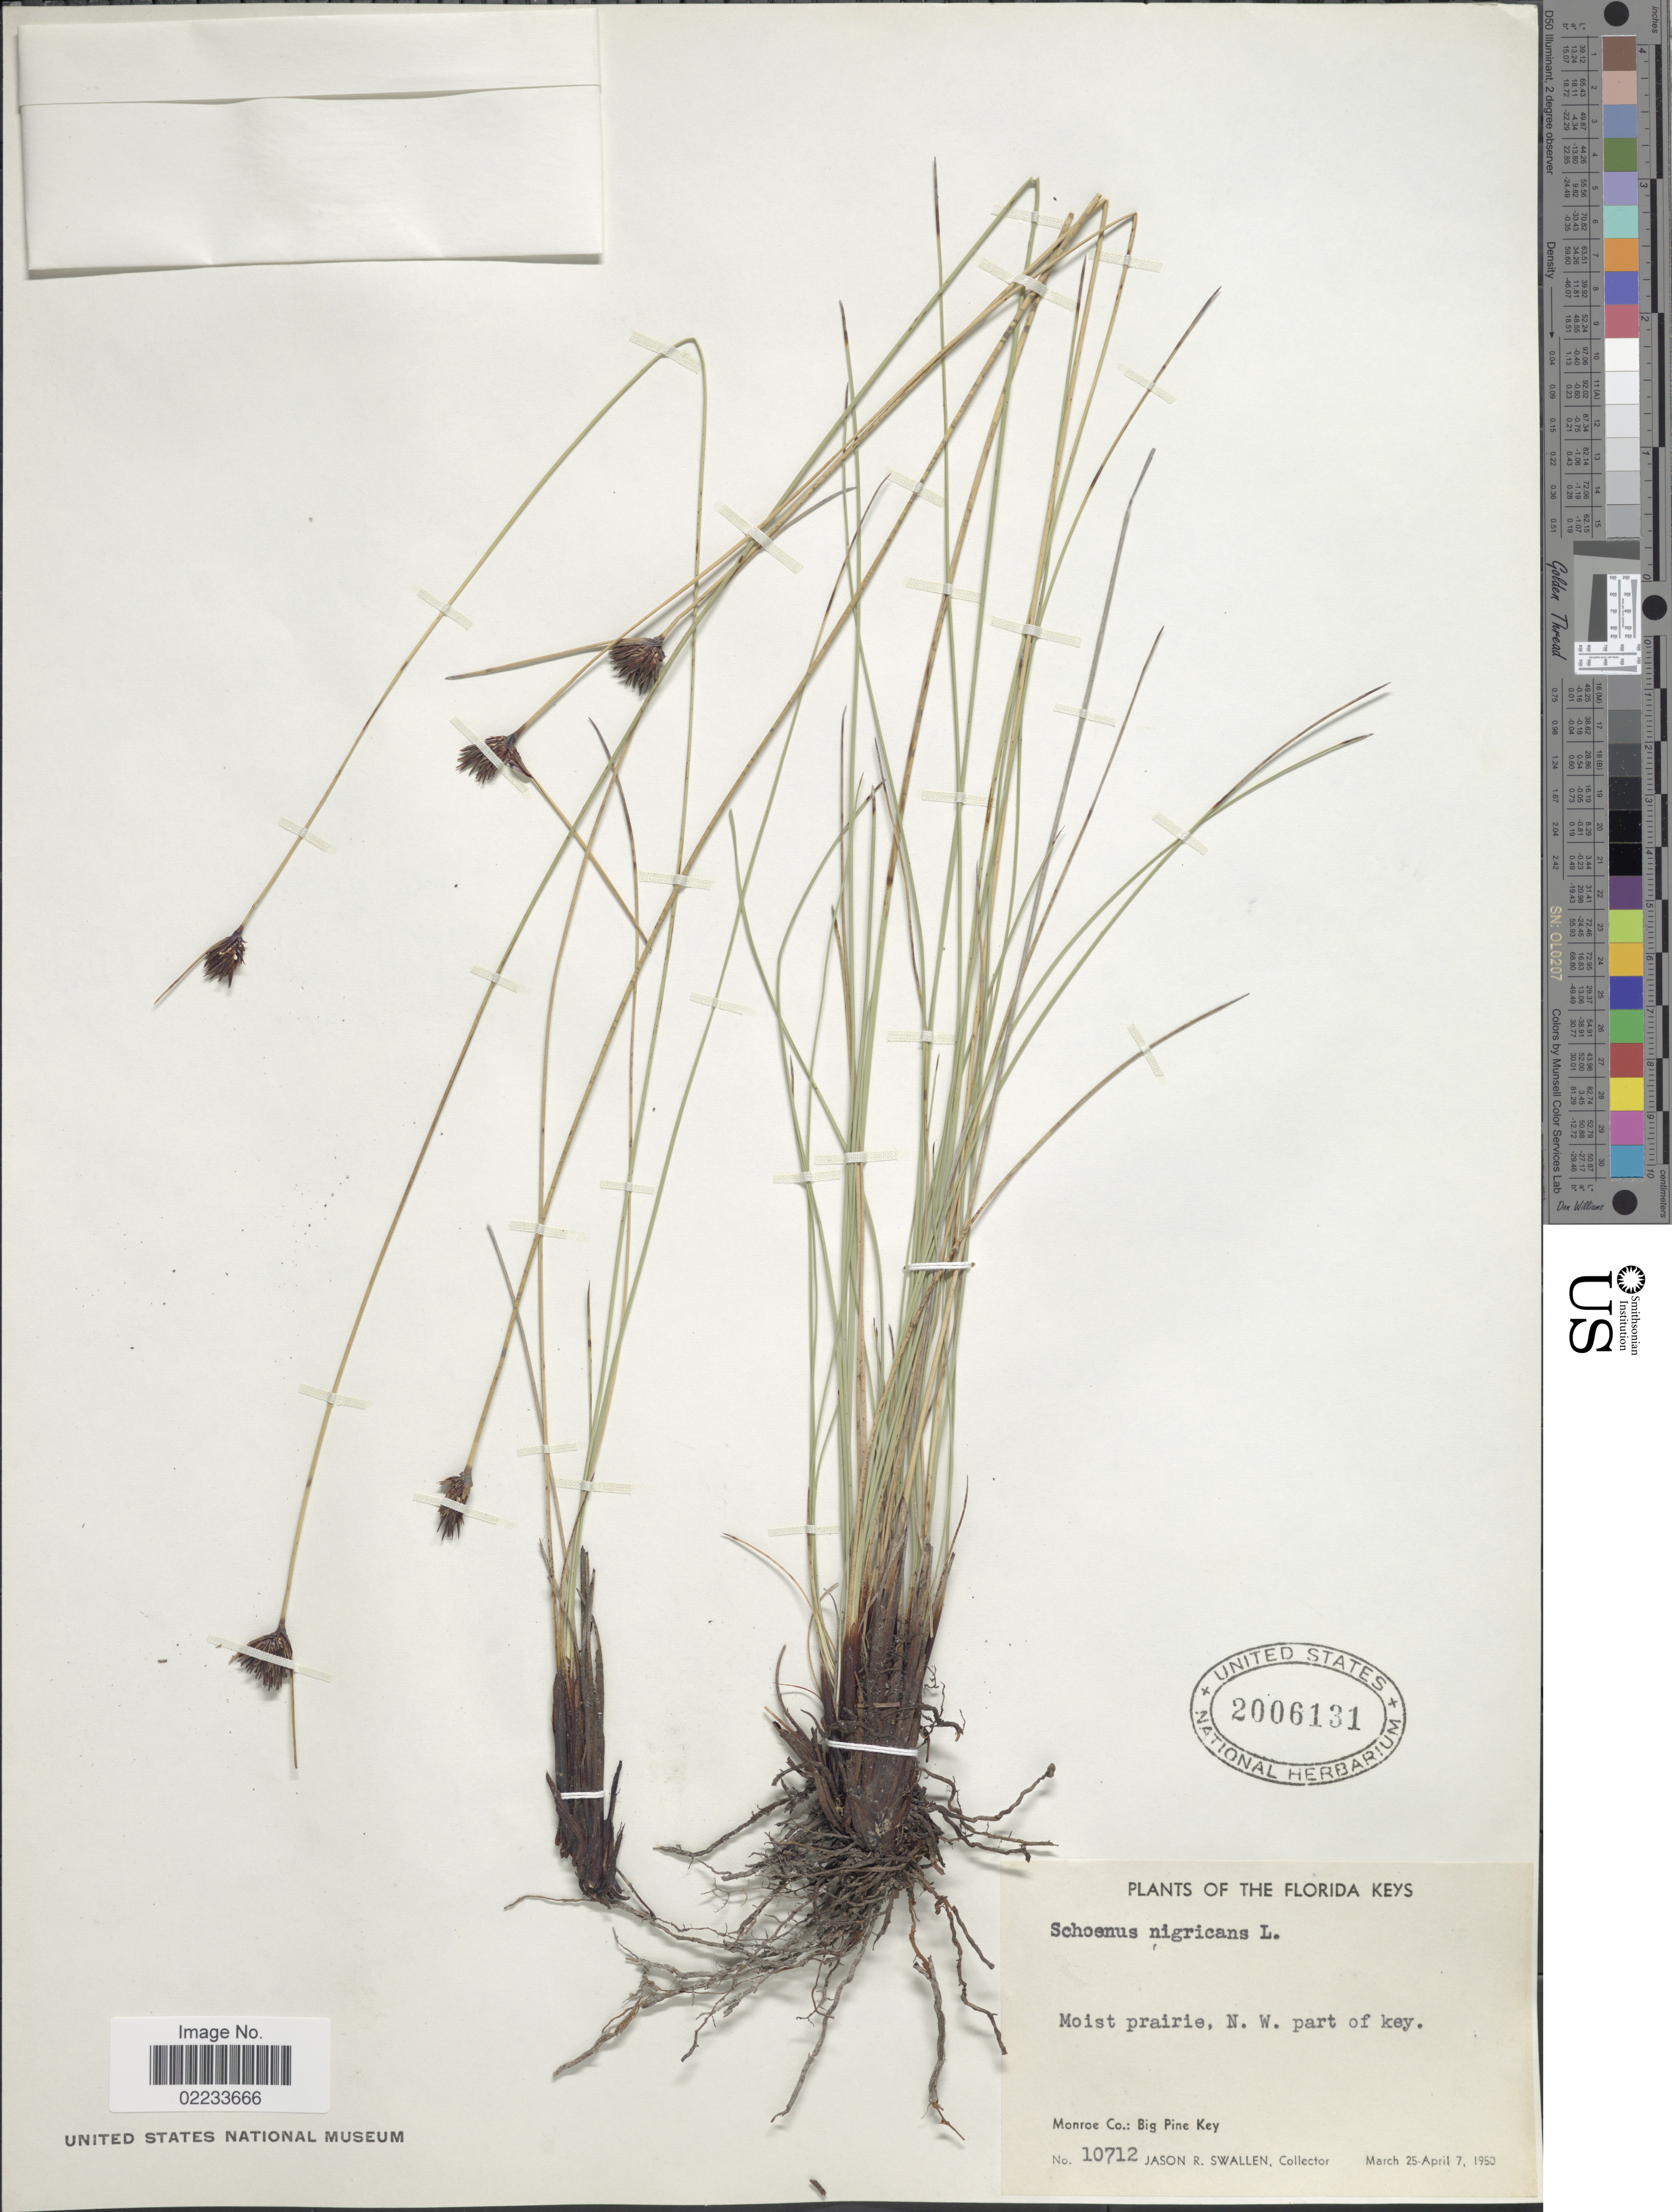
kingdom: Plantae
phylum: Tracheophyta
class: Liliopsida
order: Poales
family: Cyperaceae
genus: Schoenus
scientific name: Schoenus nigricans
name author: L.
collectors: J. R. Swallen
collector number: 10712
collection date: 1950-03-25/1950-04-07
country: United States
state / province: Florida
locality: The Florida Keys, Moist prairie, N.W. part of key. Monroe Co.: Big Pine Key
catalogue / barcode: US 2006131